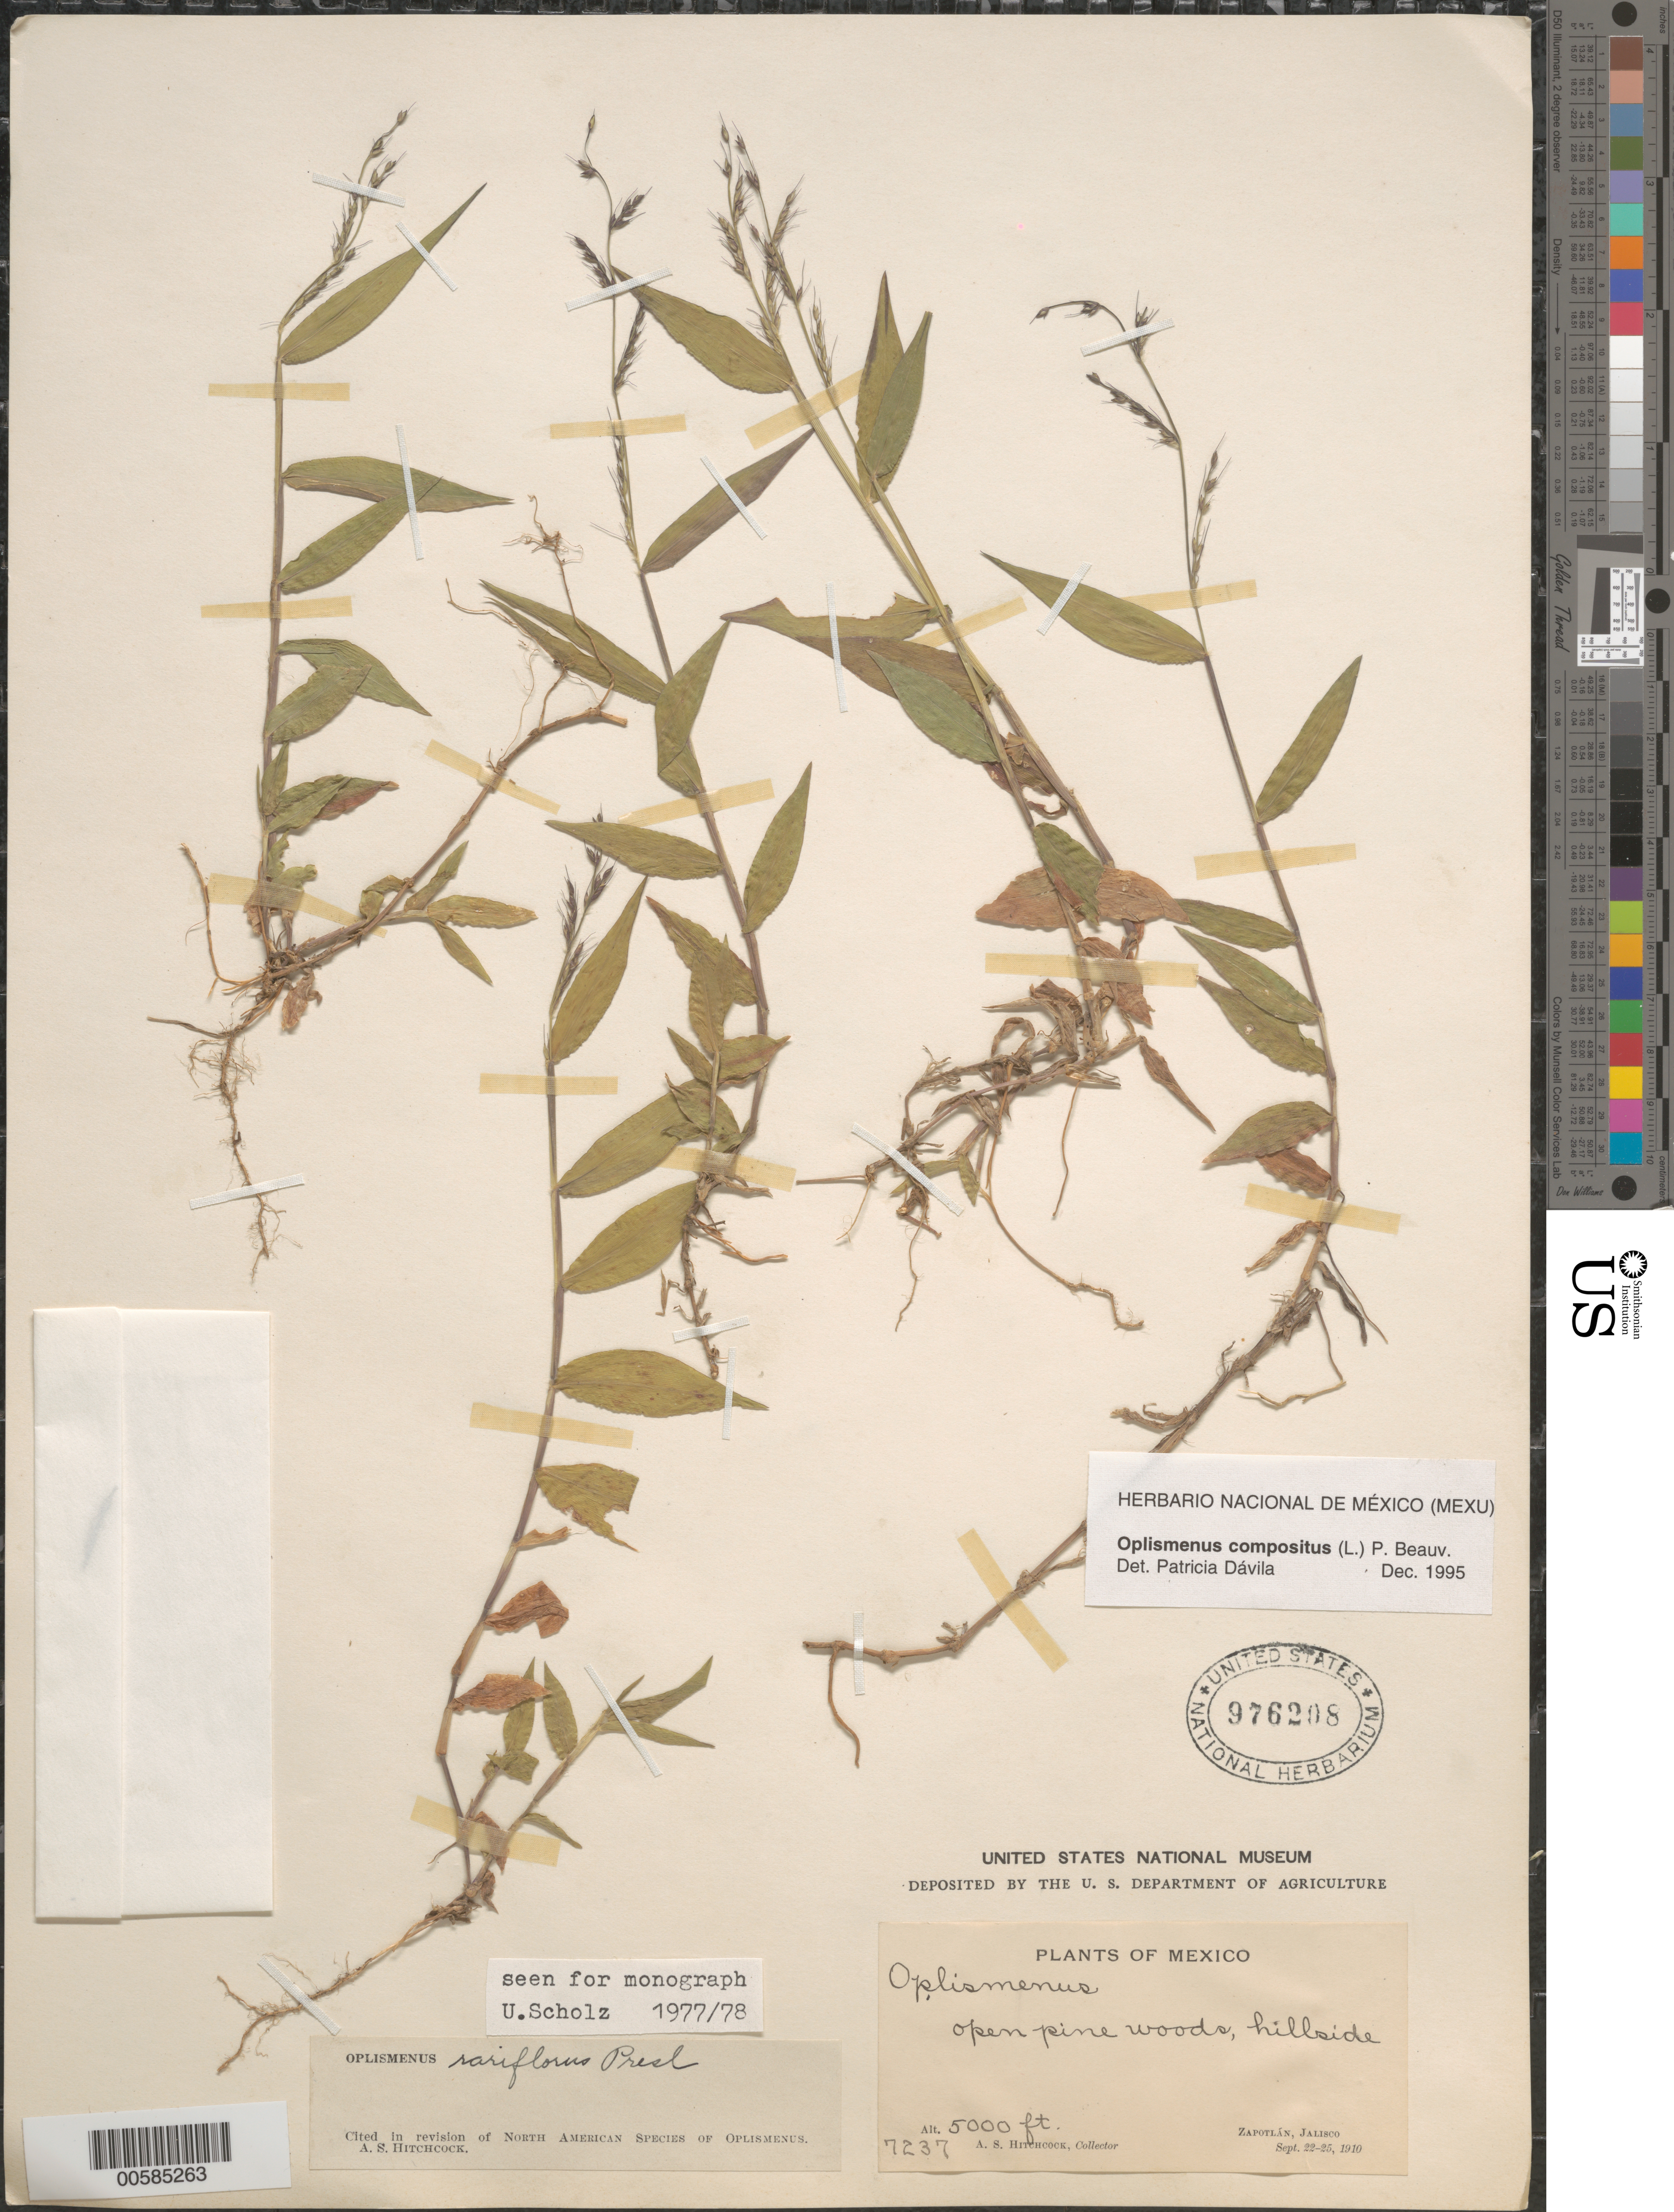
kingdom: Plantae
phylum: Tracheophyta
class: Liliopsida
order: Poales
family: Poaceae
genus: Oplismenus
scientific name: Oplismenus compositus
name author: (L.) P. Beauv.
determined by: Dávila, P. D.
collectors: A. S. Hitchcock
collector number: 7237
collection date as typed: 22 Sep 1910 to 25 Sep 1910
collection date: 1910-09-22/1910-09-25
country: Mexico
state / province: Jalisco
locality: Zapotlán.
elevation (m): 1524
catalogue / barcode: US 976208